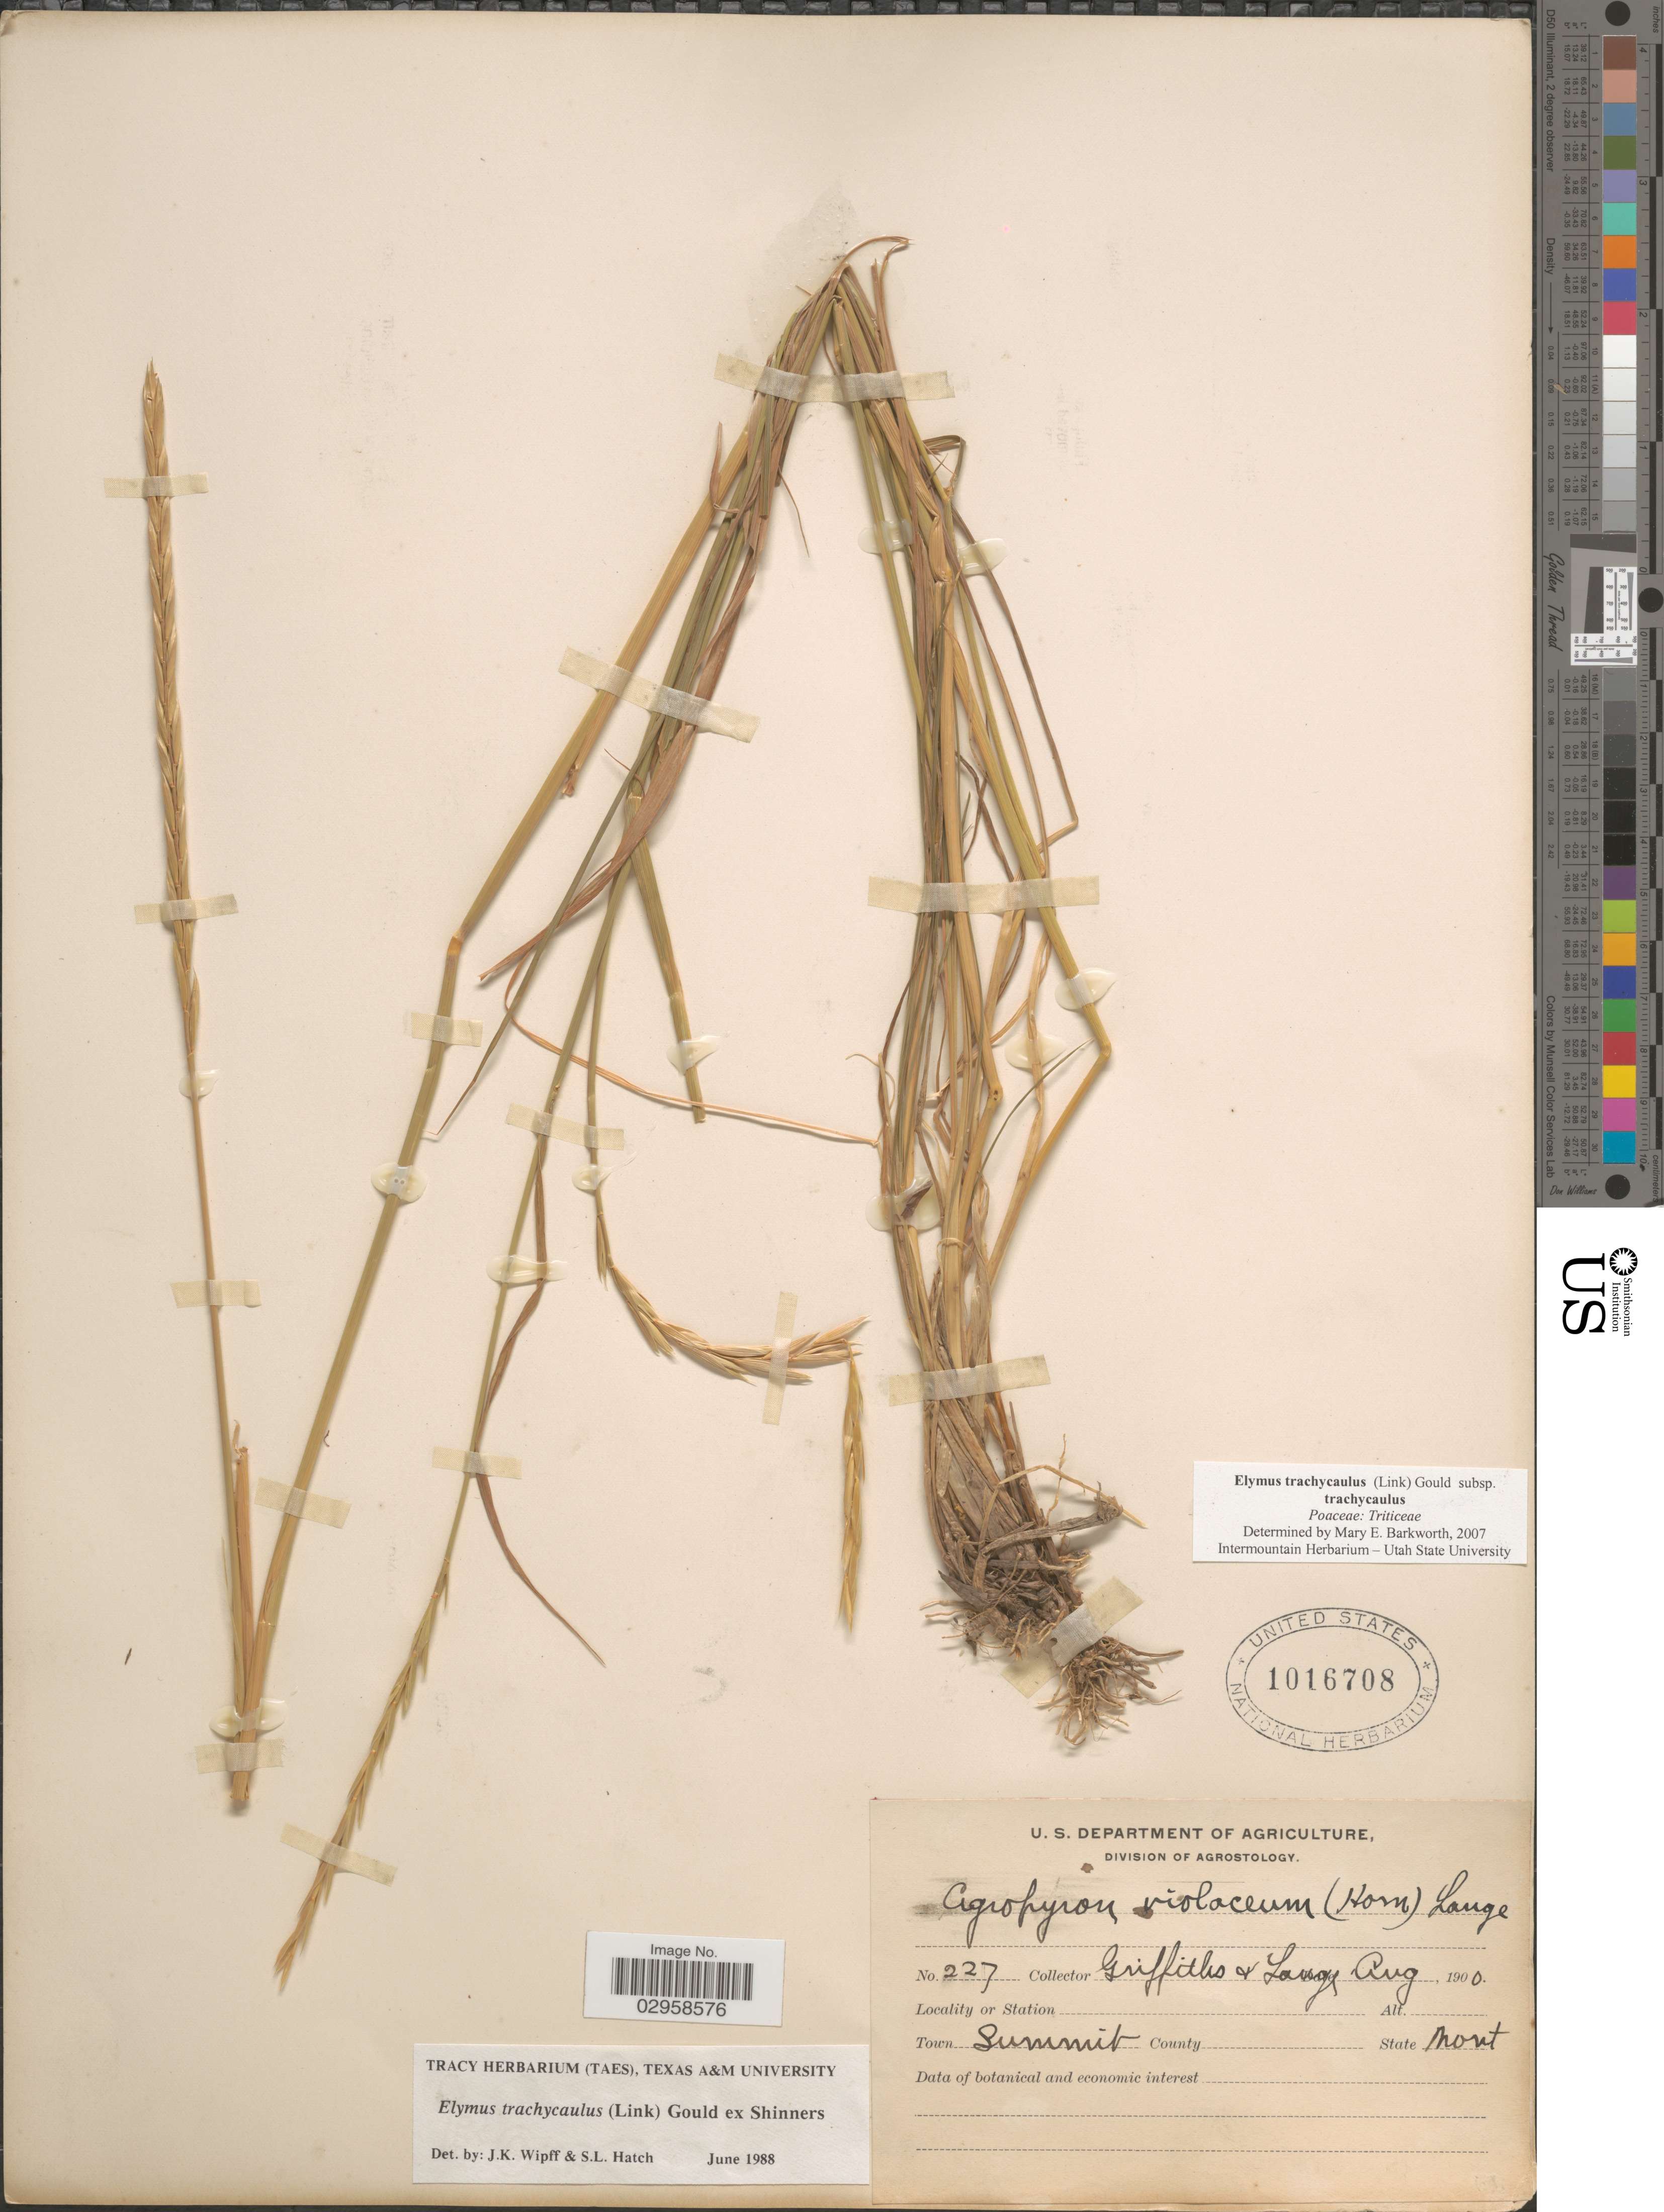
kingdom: Plantae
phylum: Tracheophyta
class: Liliopsida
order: Poales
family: Poaceae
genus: Elymus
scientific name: Elymus trachycaulus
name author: (Link) Gould ex Shinners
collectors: -- Griffiths & -- Lange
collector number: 227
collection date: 1900-08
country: United States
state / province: Montana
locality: Town Summit.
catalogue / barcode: US 1016708